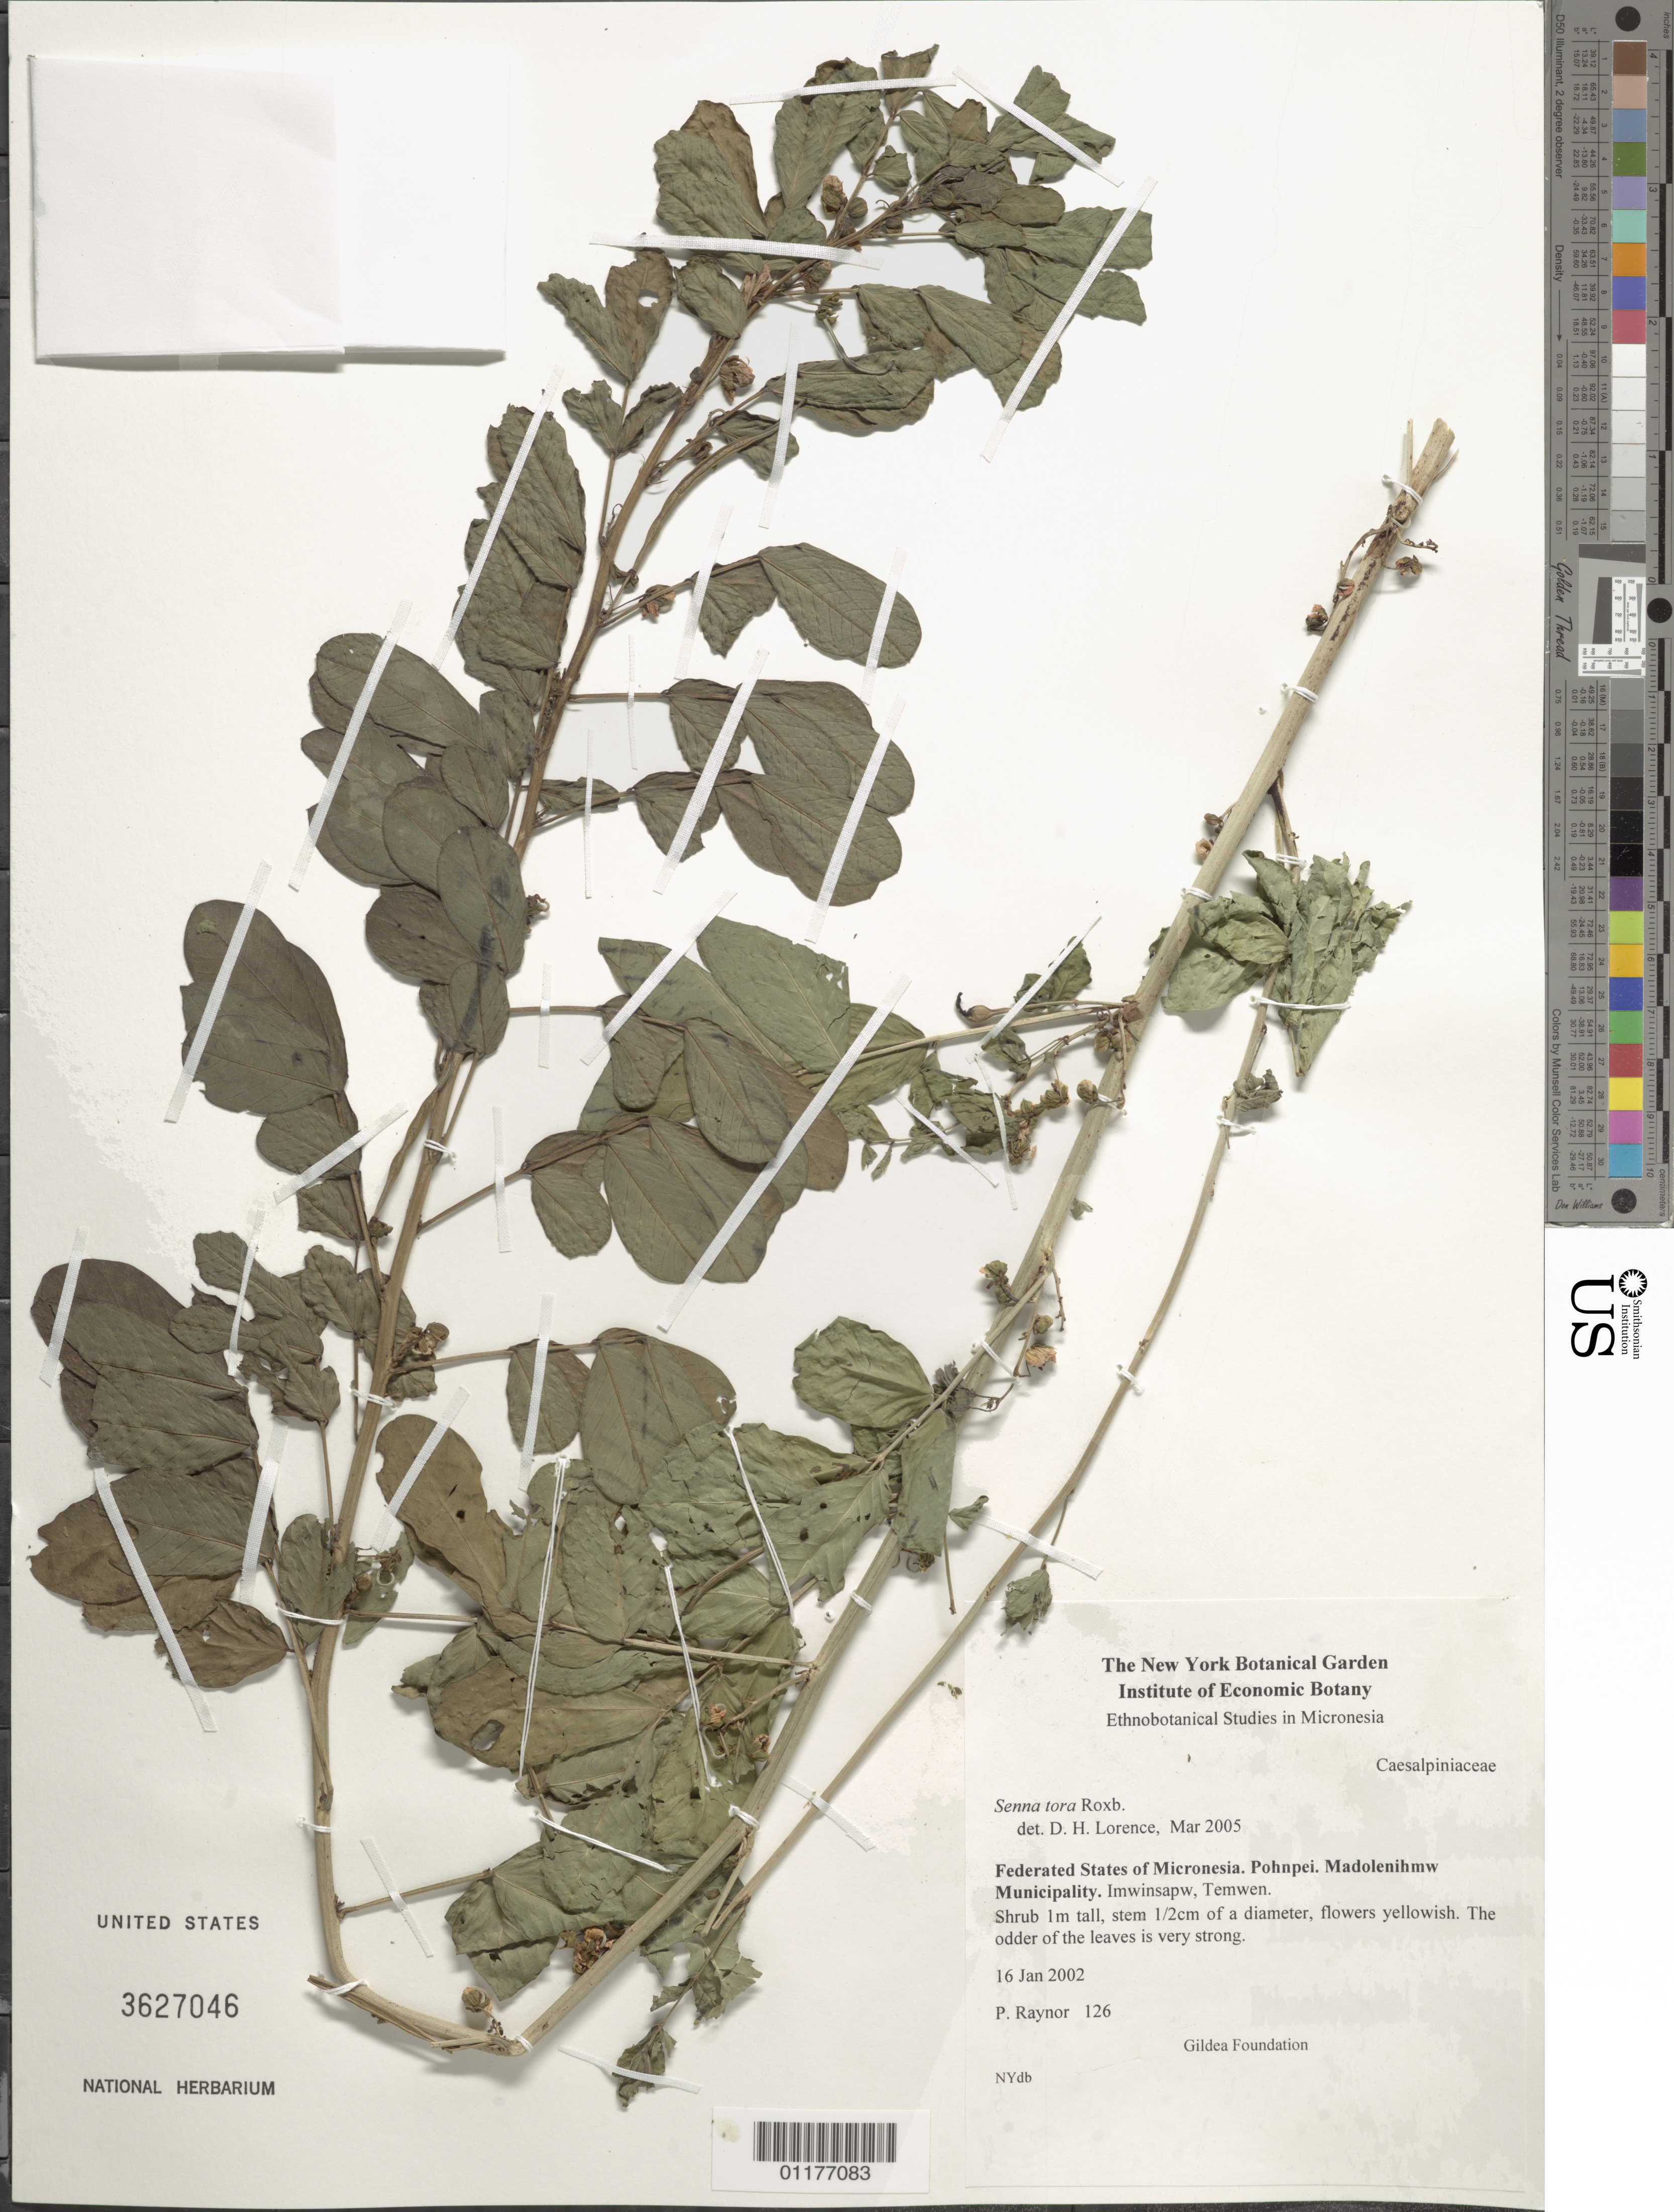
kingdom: Plantae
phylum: Tracheophyta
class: Magnoliopsida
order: Fabales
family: Fabaceae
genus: Senna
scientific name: Senna tora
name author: (L.) Roxb.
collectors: P. Raynor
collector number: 126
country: Micronesia, Federated States of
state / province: Pohnpei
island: Pohnpei [Ponape]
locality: Madsolenihmw, Imwinsapw, Temwen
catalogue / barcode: US 3627046